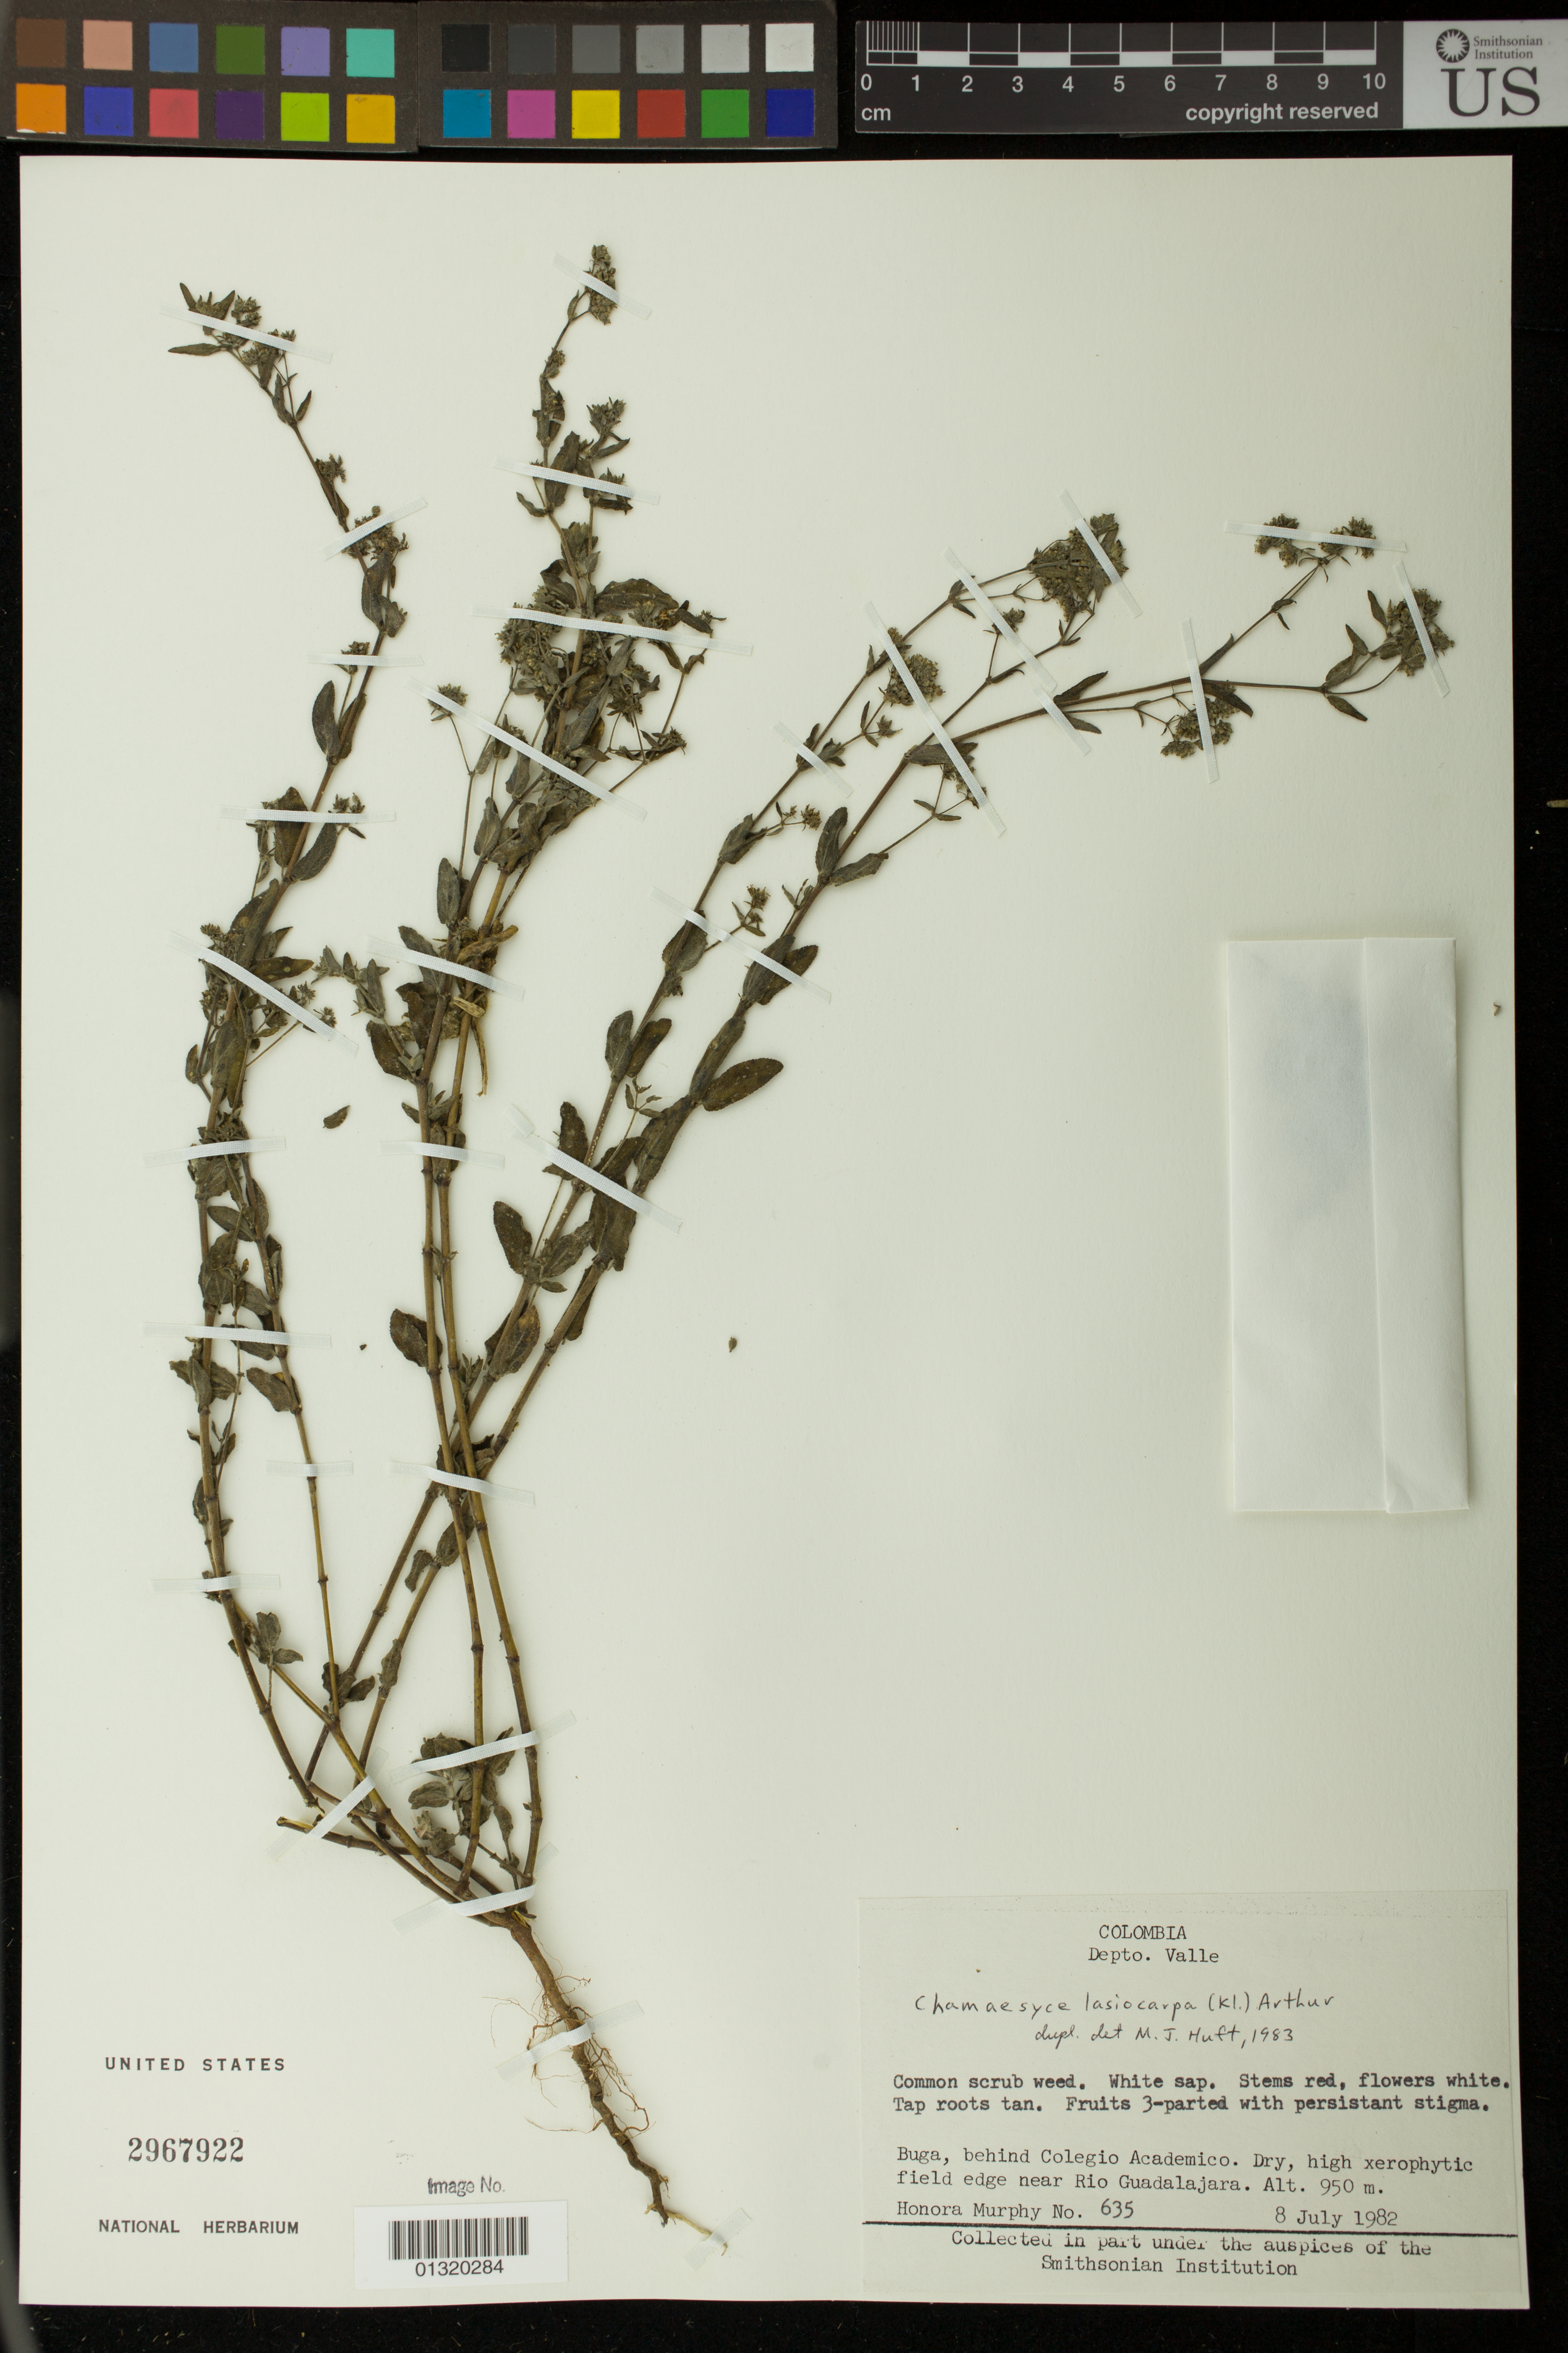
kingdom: Plantae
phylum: Tracheophyta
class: Magnoliopsida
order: Malpighiales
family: Euphorbiaceae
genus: Euphorbia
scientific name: Euphorbia lasiocarpa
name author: Klotzsch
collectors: H. Murphy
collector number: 635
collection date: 1982-07-08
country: Colombia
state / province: Valle del Cauca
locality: Buga, behind Colegio Academico; near Rio Guadalajara.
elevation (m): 950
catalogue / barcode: US 2967922